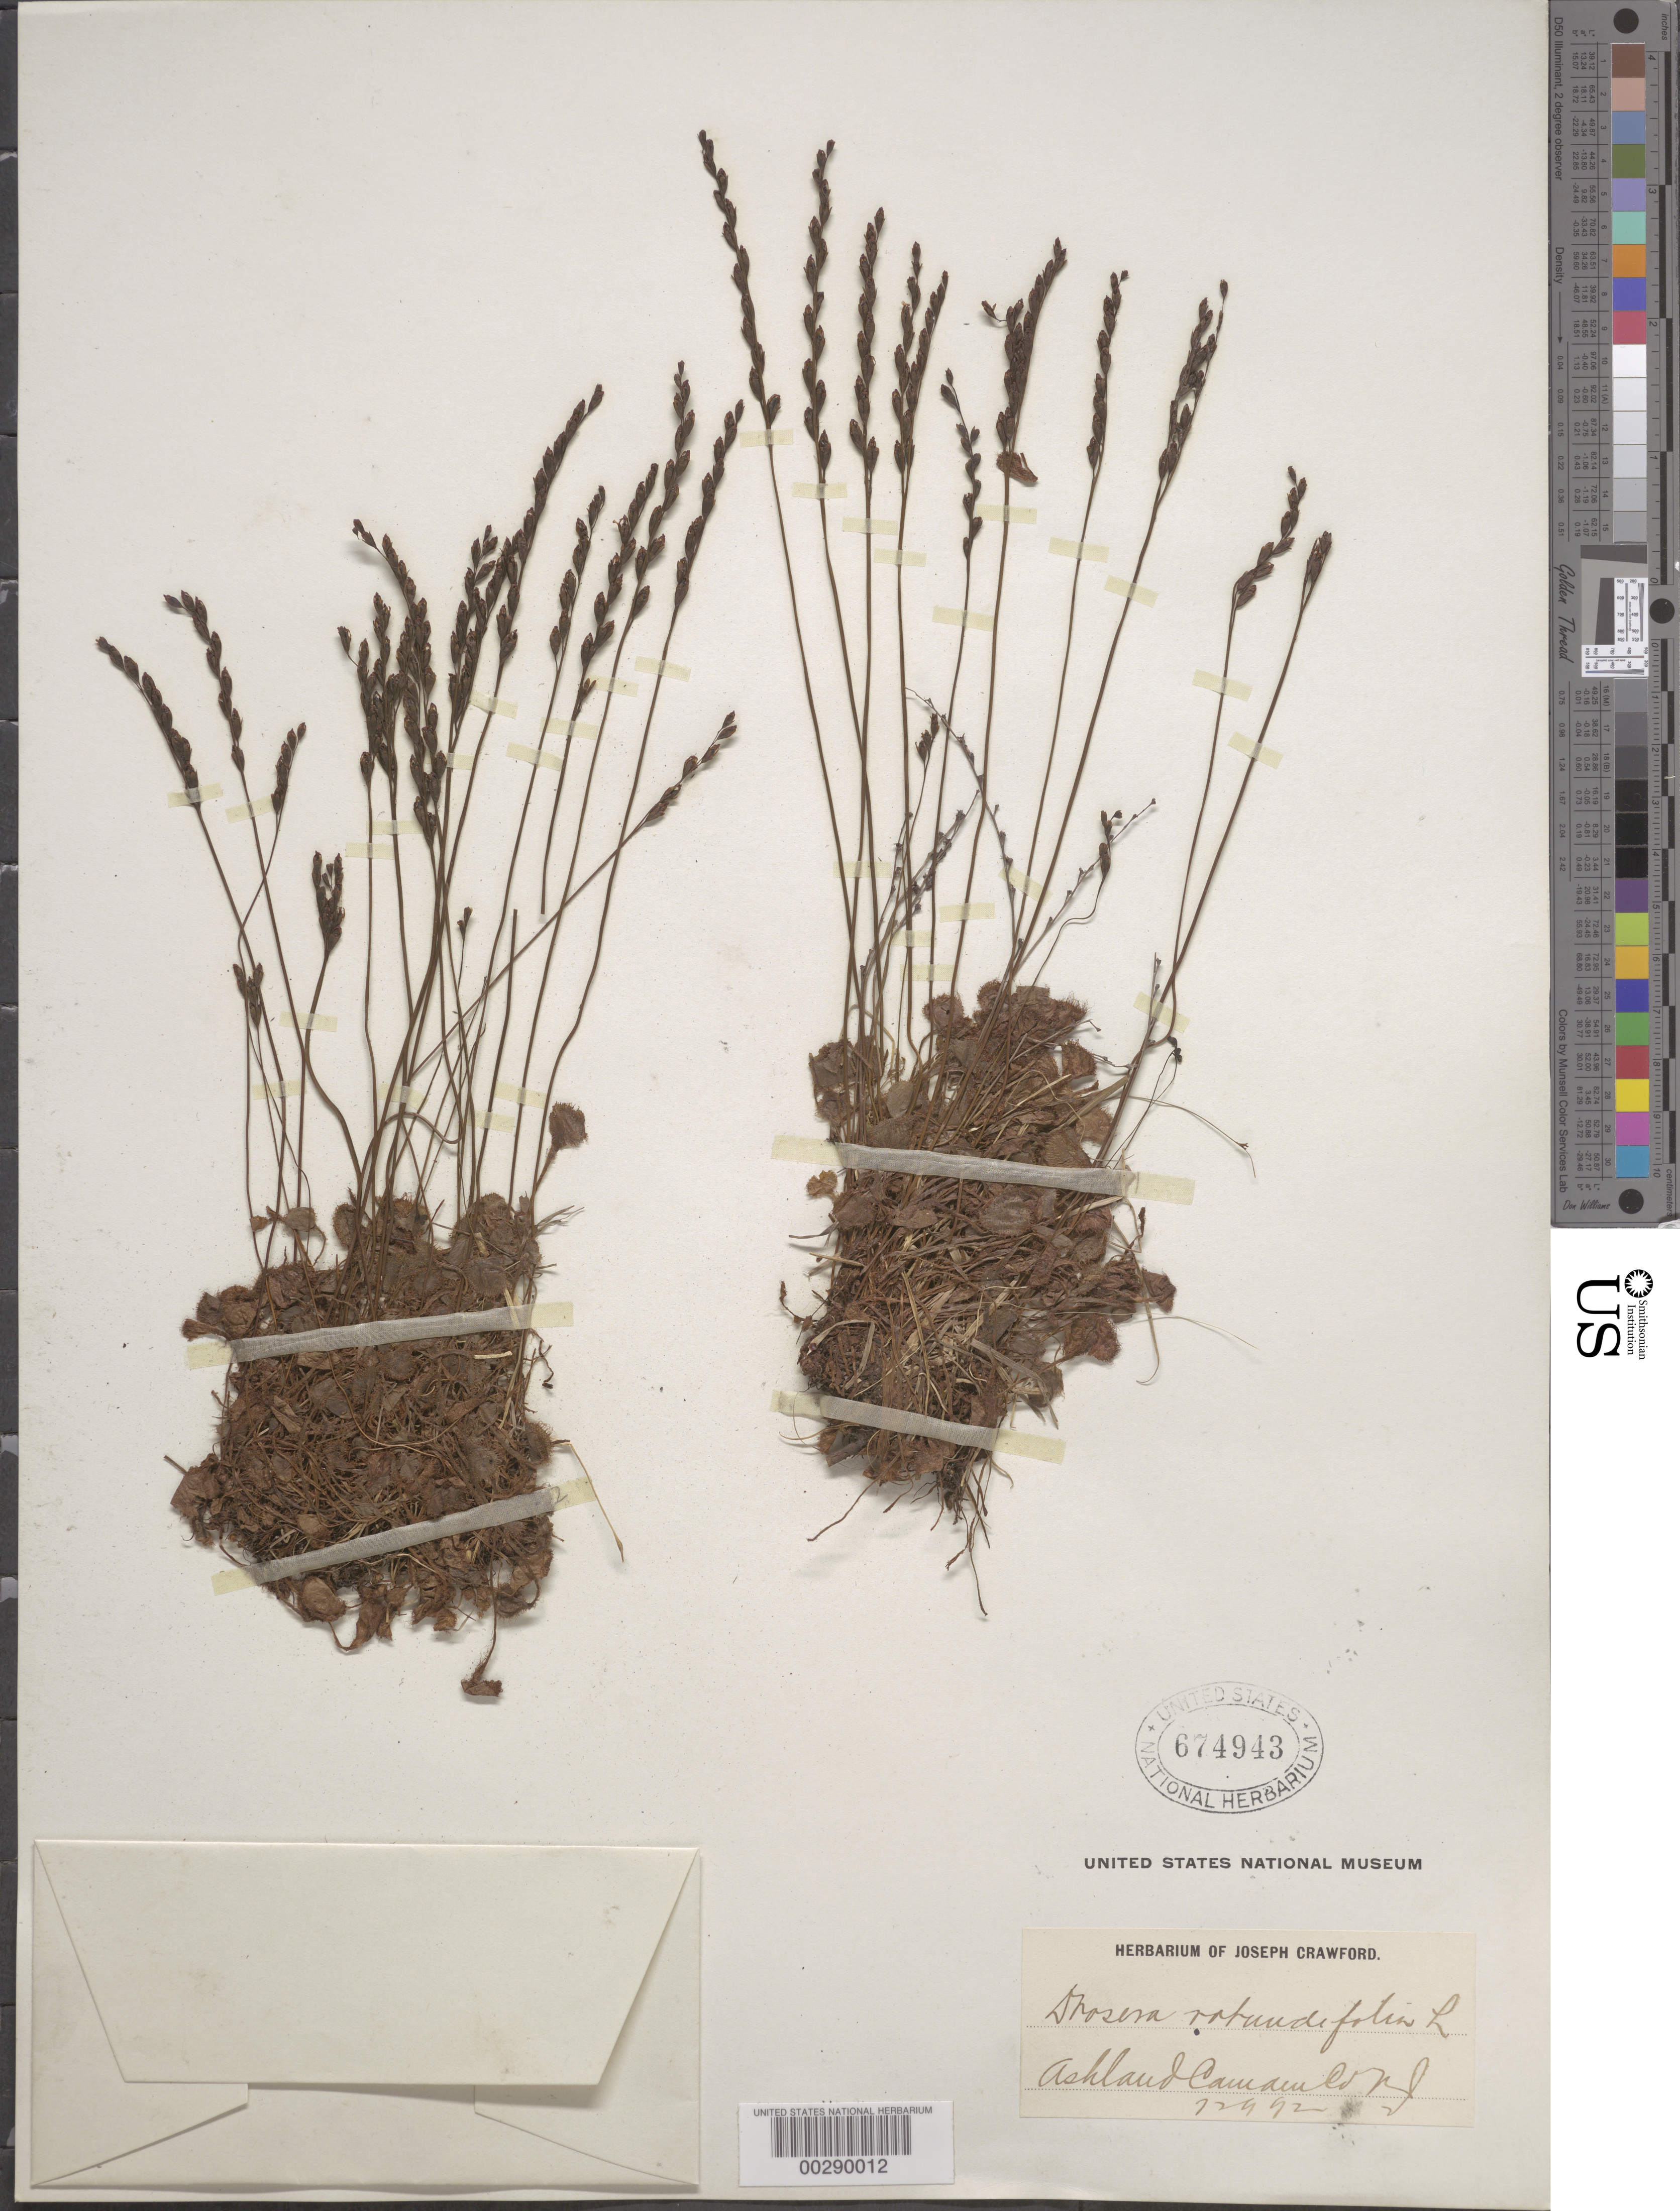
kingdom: Plantae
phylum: Tracheophyta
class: Magnoliopsida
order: Caryophyllales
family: Droseraceae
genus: Drosera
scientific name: Drosera rotundifolia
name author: L.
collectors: J. Crawford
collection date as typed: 29 Jul 1892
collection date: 1892-07-29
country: United States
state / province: New Jersey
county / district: Camden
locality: Ashland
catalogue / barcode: US 674943